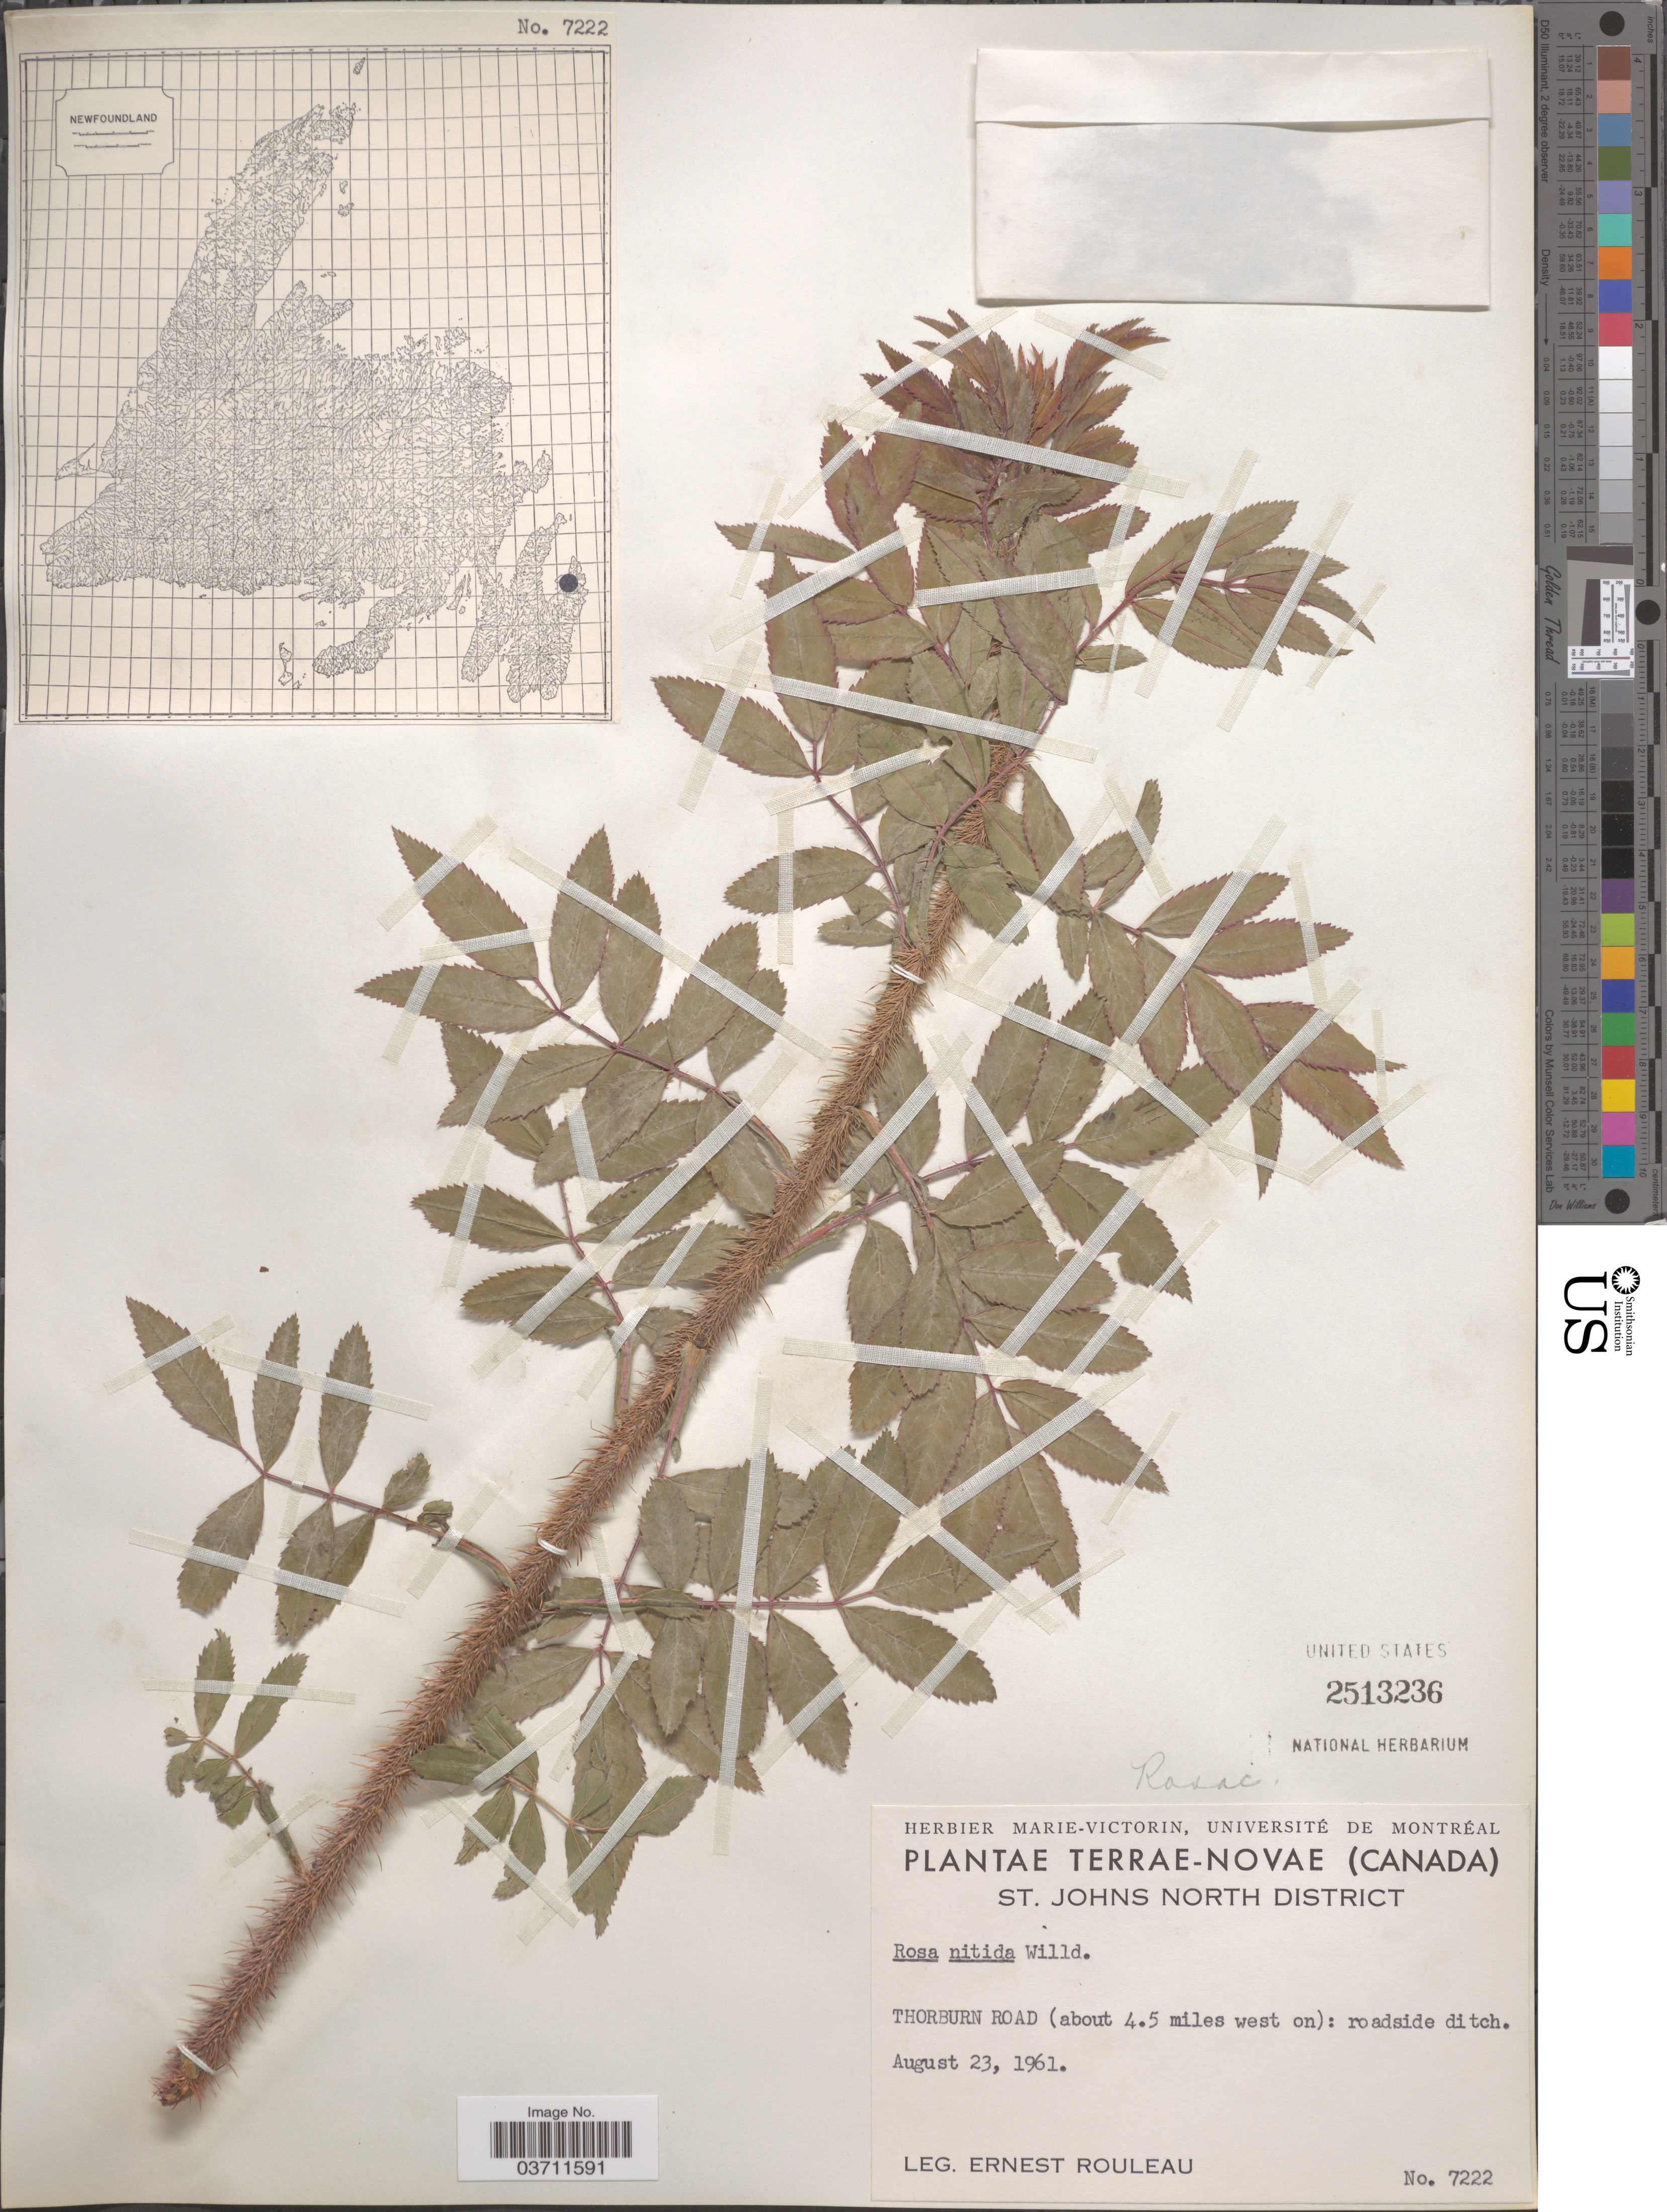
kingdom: Plantae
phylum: Tracheophyta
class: Magnoliopsida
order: Rosales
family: Rosaceae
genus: Rosa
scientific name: Rosa nitida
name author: Willd.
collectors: J. Rouleau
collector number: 7222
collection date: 1961-08-23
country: Canada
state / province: Newfoundland and Labrador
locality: Terrae-Novae. St. Johns North District. Thorburn Road (about 4.5 miles west on).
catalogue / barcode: US 2513236